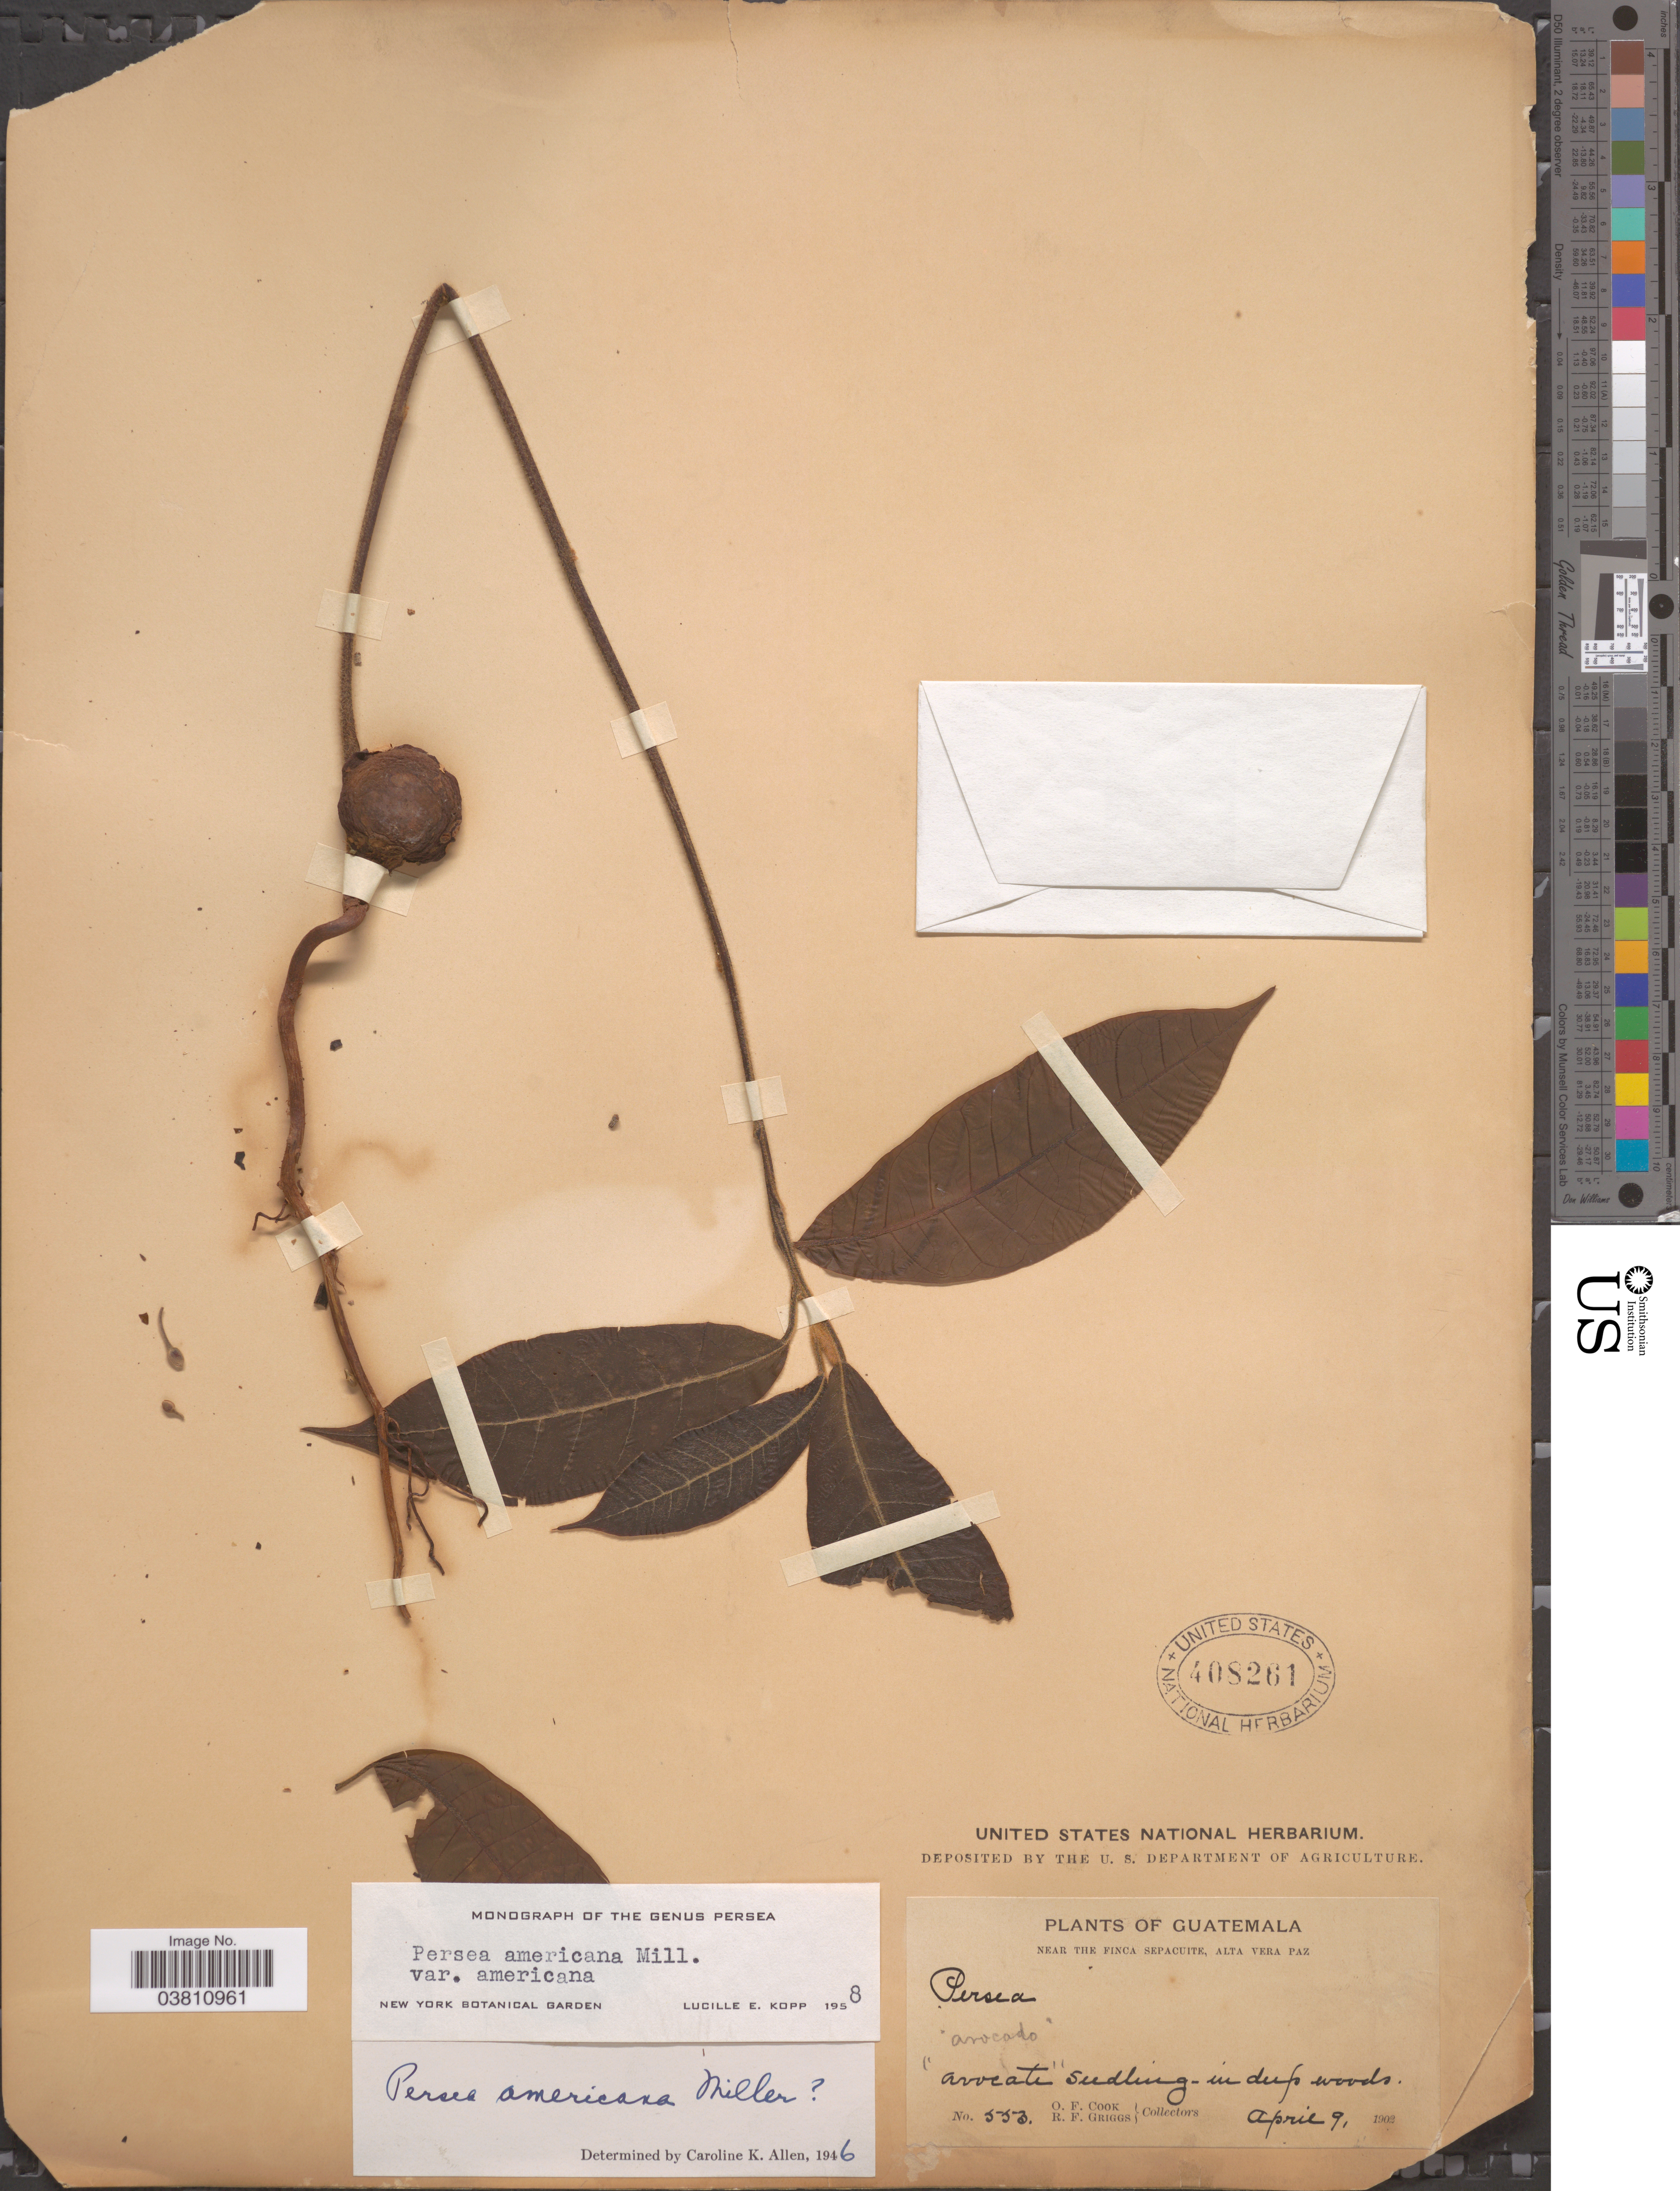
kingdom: Plantae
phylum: Tracheophyta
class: Magnoliopsida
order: Laurales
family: Lauraceae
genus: Persea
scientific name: Persea americana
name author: Mill.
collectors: O. F. Cook & R. F. Griggs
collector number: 553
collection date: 1902-04-09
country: Guatemala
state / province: Alta Verapaz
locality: Near the Finca Sepacuite.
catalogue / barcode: US 408261